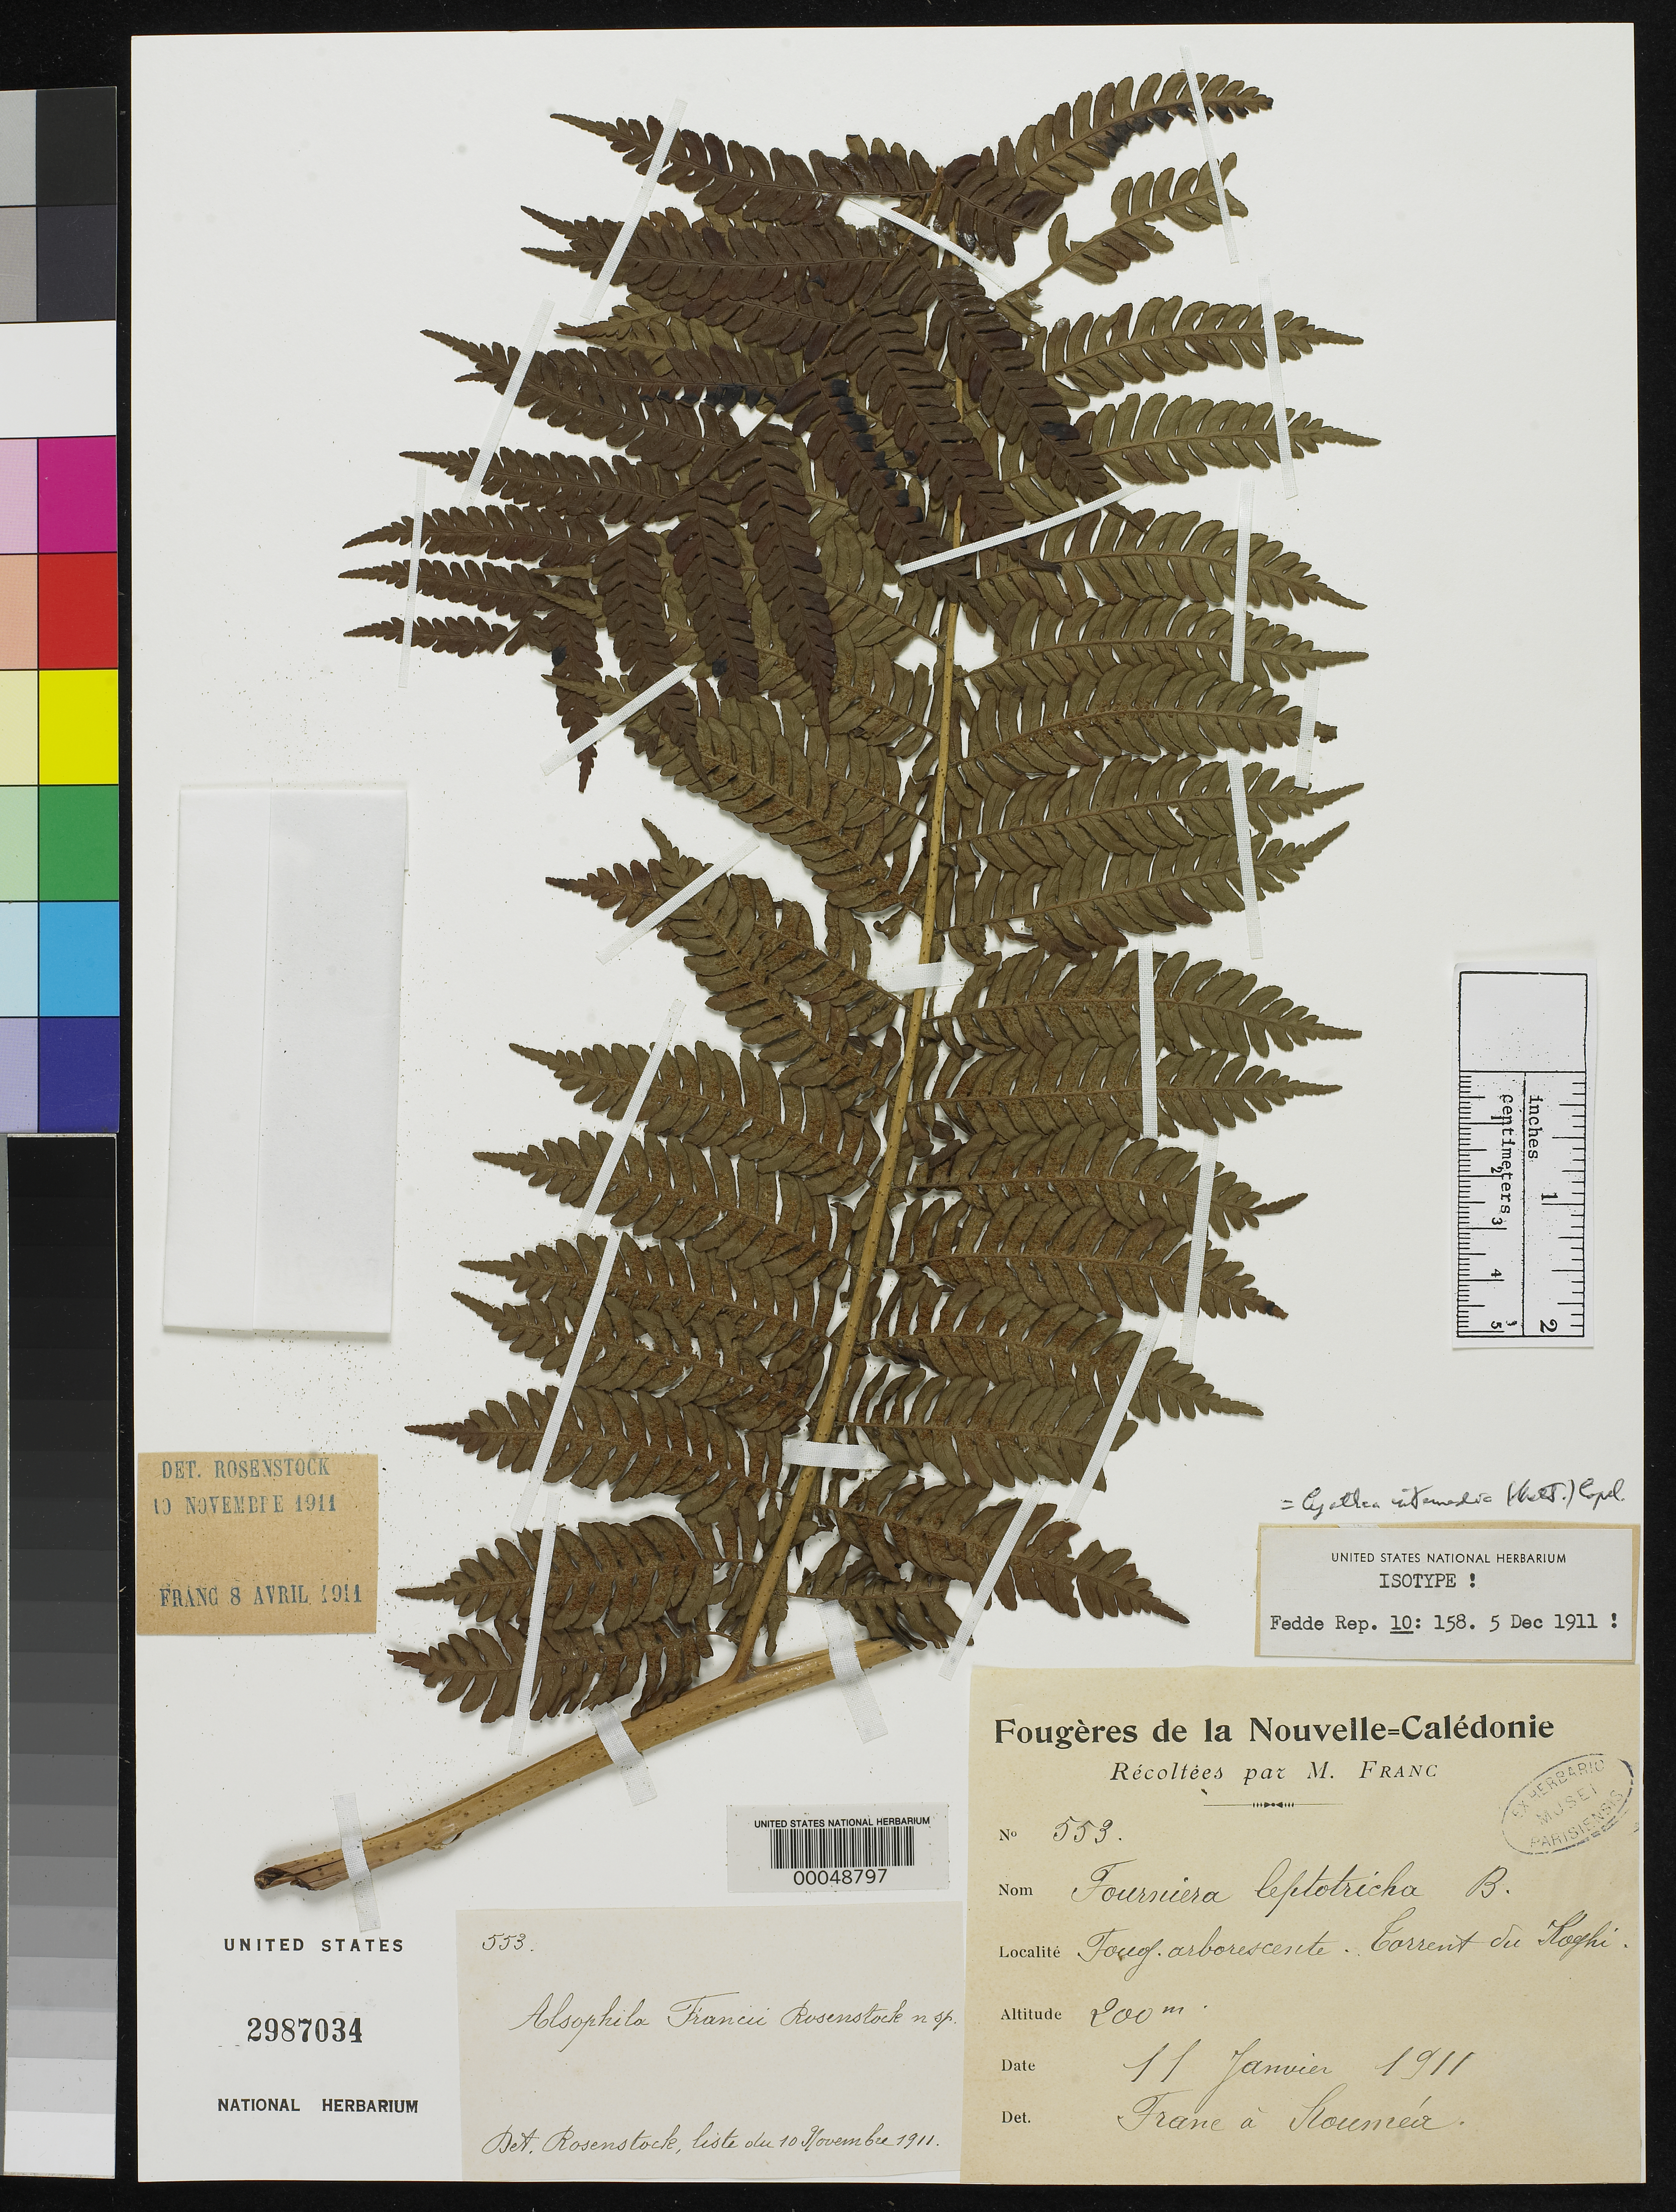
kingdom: Plantae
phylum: Tracheophyta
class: Polypodiopsida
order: Cyatheales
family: Cyatheaceae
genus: Alsophila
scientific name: Alsophila francii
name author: Rosenst.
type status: Isotype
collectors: I. Franc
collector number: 553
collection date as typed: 11 Jan 1911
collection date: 1911-01-11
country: New Caledonia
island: New Caledonia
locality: Mt. Koghis.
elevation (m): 200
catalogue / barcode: US 2987034